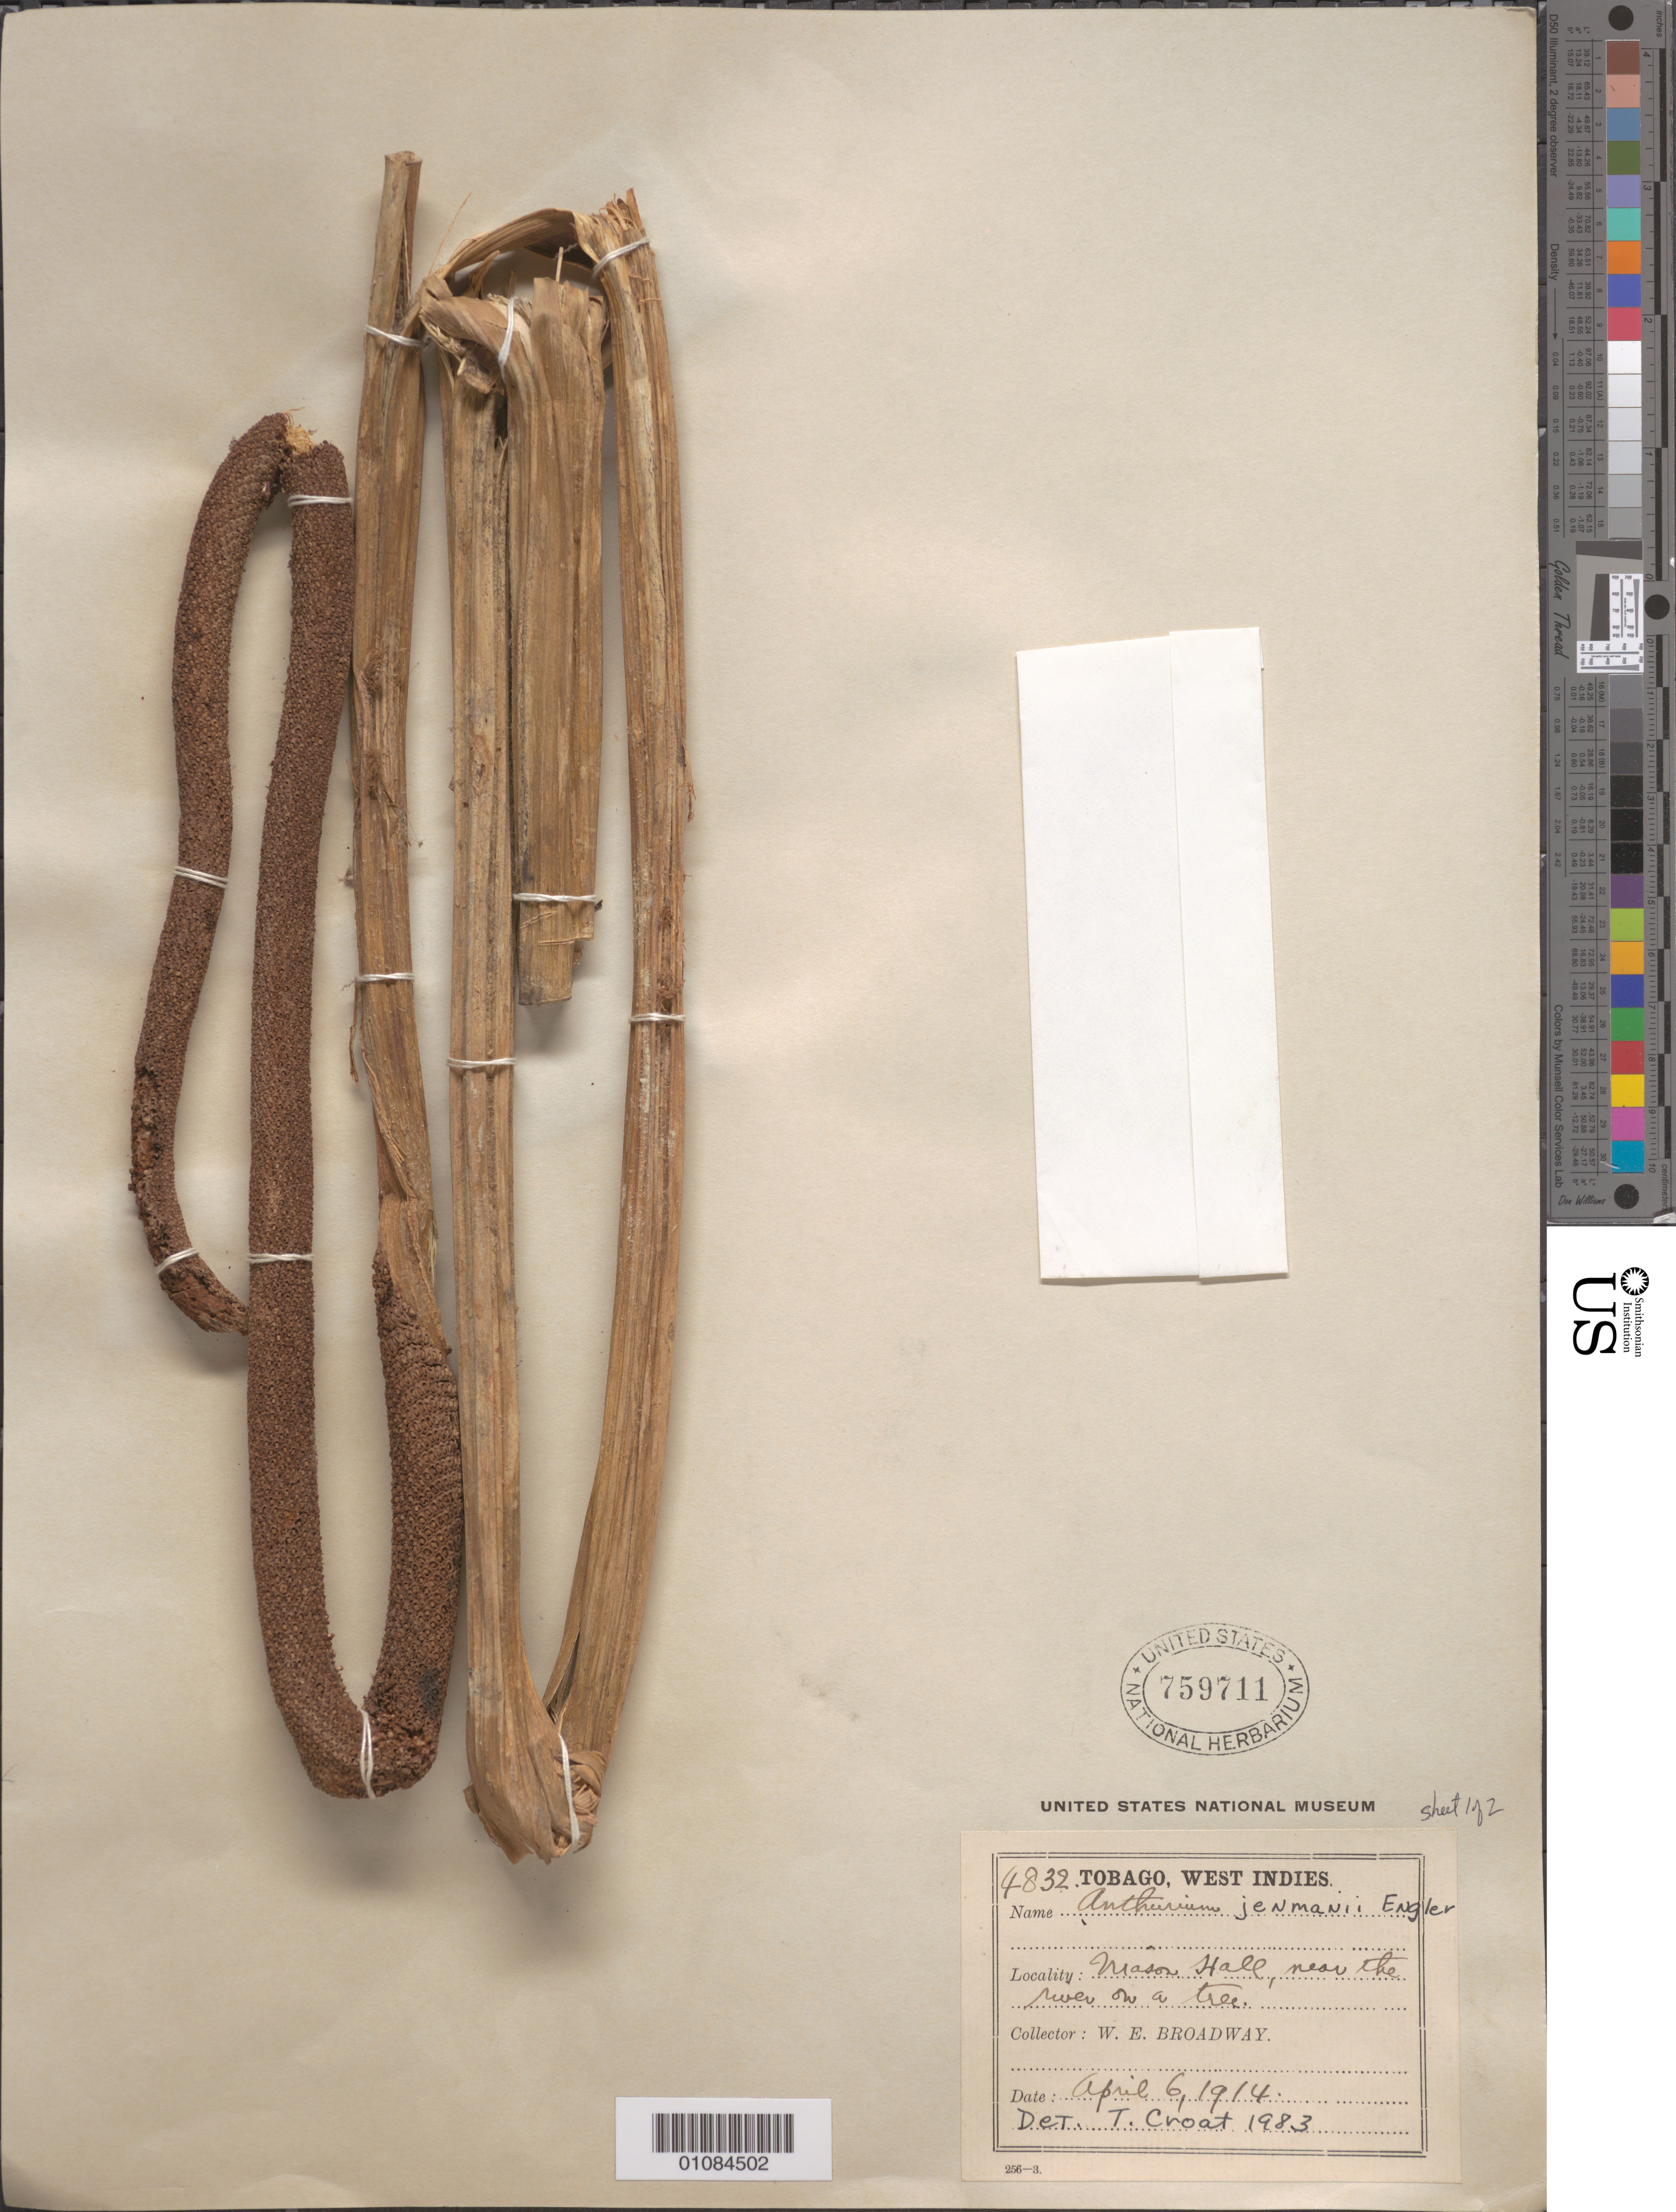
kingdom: Plantae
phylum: Tracheophyta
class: Liliopsida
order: Alismatales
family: Araceae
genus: Anthurium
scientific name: Anthurium jenmanii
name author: Engl.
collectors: W. E. Broadway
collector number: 4832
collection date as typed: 06 Apr 1914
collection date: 1914-04-06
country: Trinidad and Tobago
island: Tobago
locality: Mason Hall, near the river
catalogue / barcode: US 759711